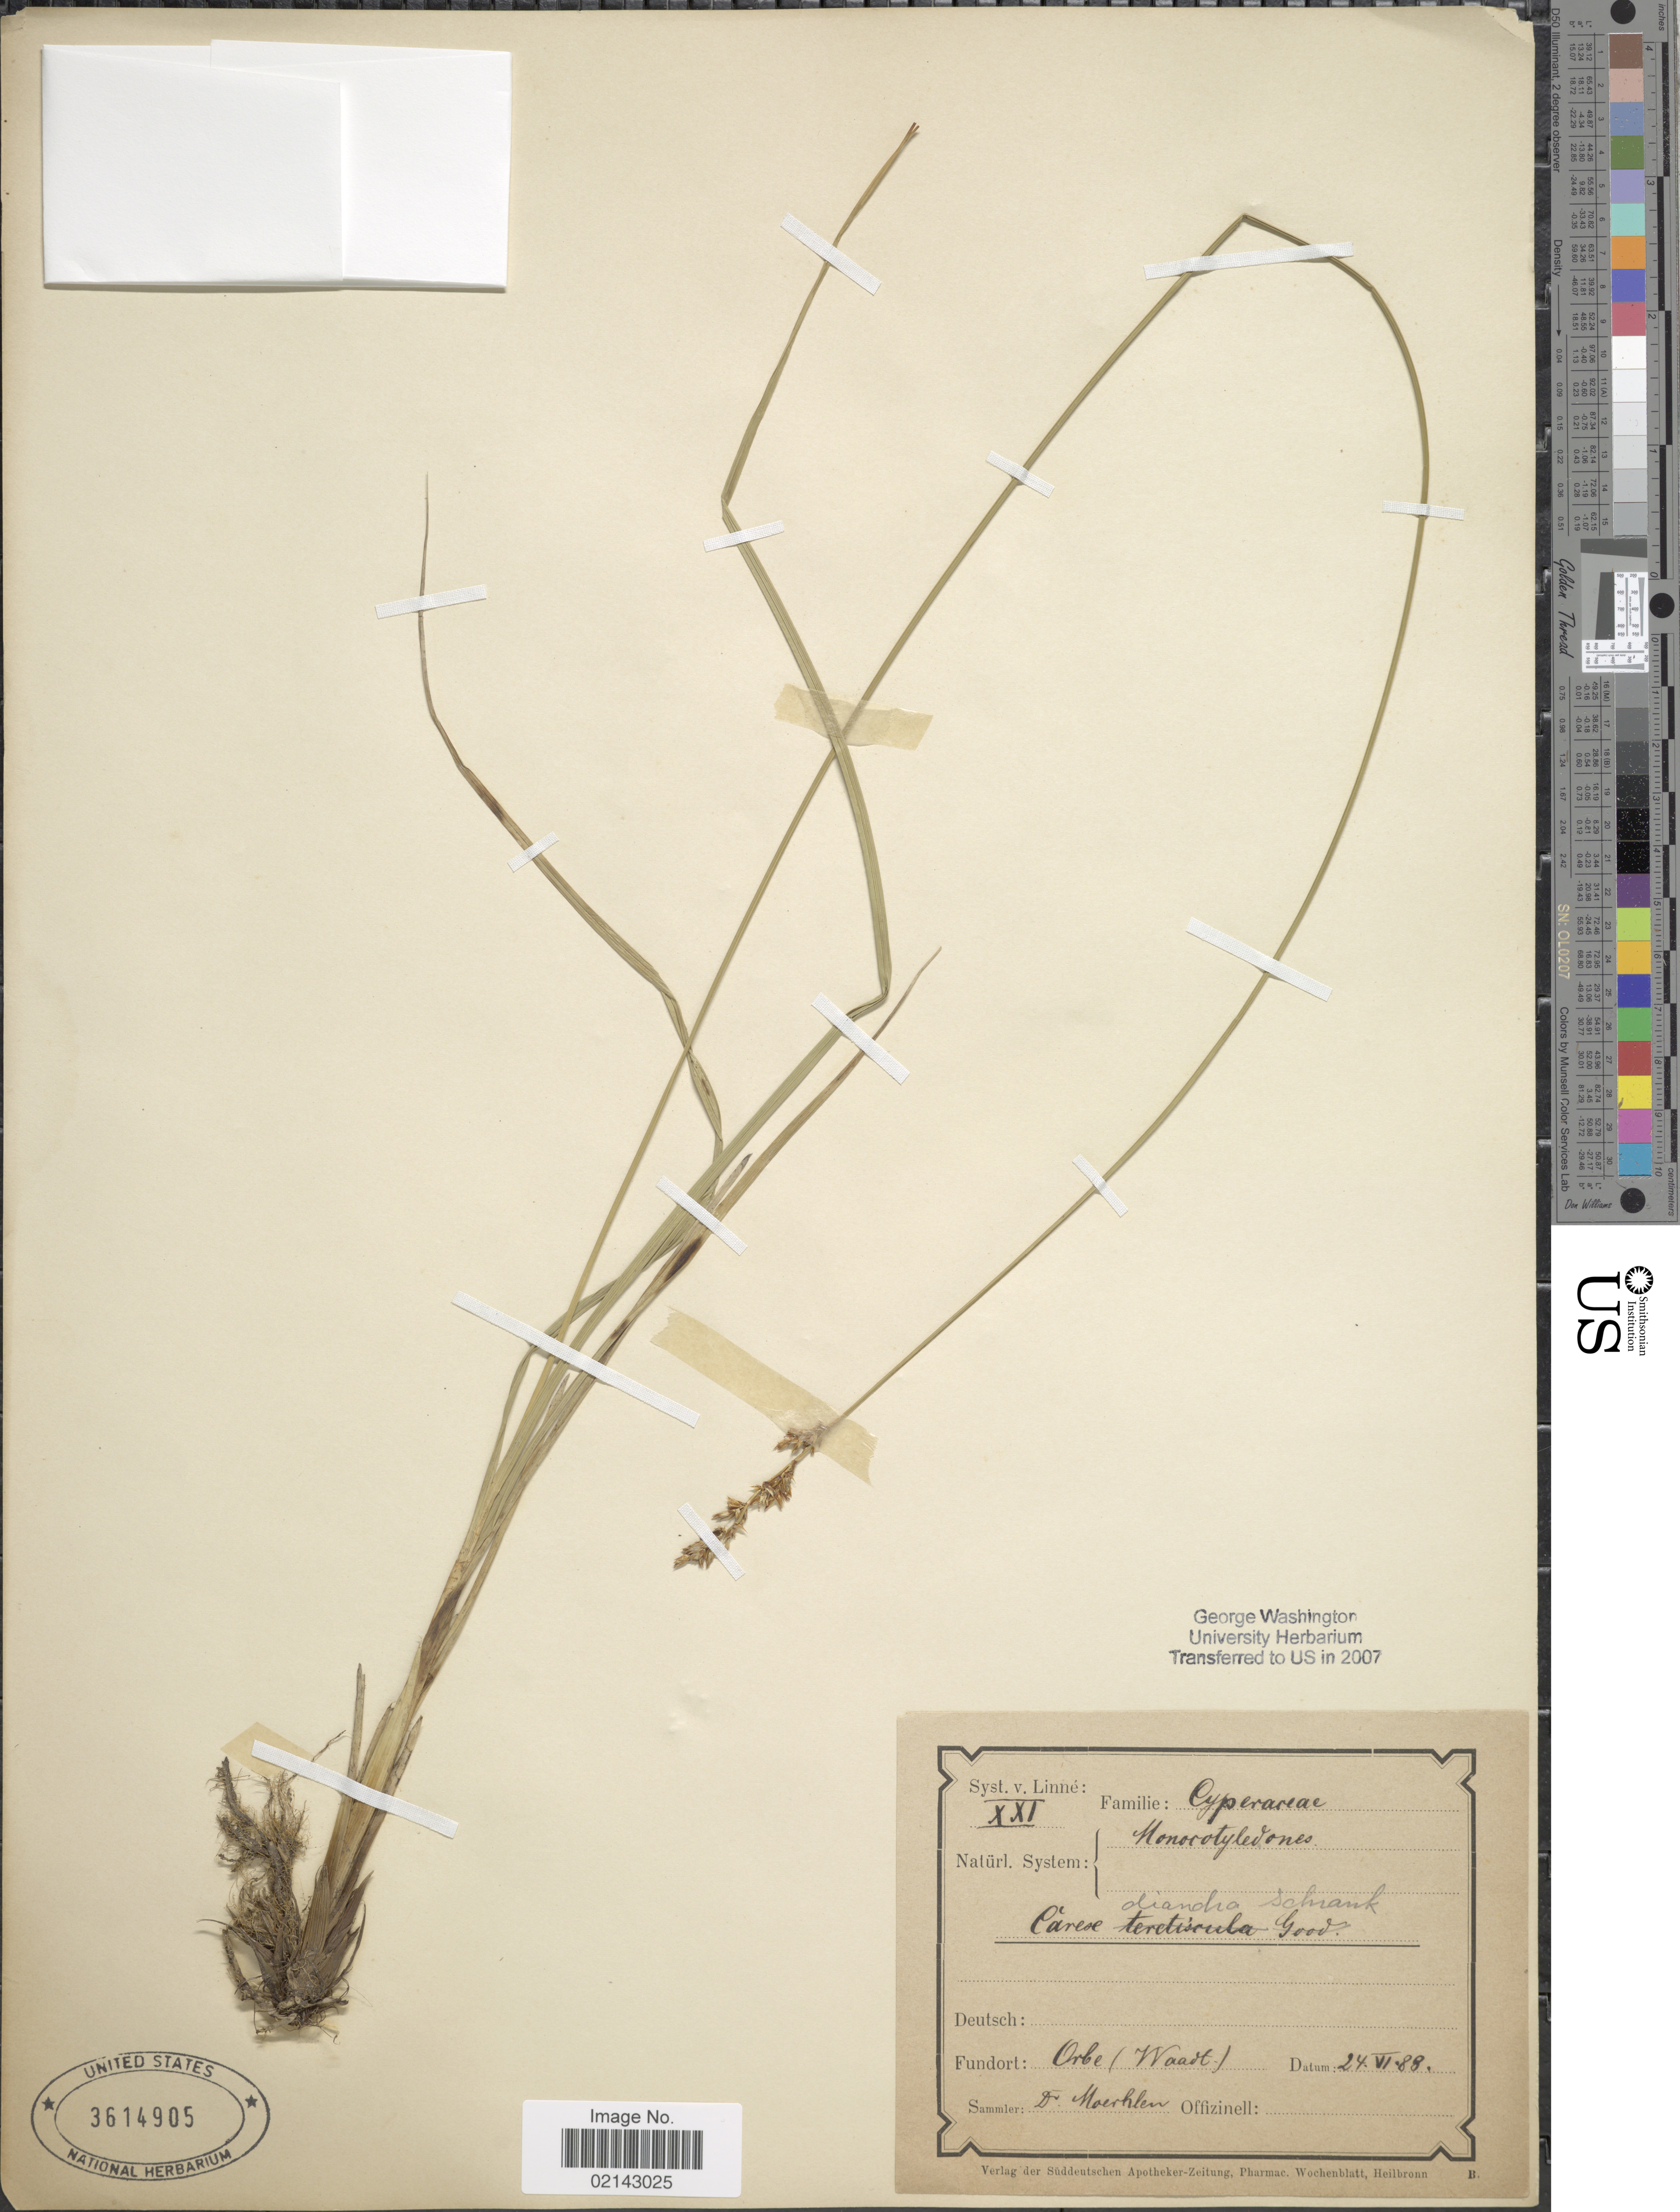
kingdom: Plantae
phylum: Tracheophyta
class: Liliopsida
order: Poales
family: Cyperaceae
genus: Carex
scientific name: Carex diandra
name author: Schrank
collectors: Moerhlen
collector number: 21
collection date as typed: Transcribed d/m/y: 24/6/88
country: Switzerland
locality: Orbe (Waadt)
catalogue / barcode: US 3614905